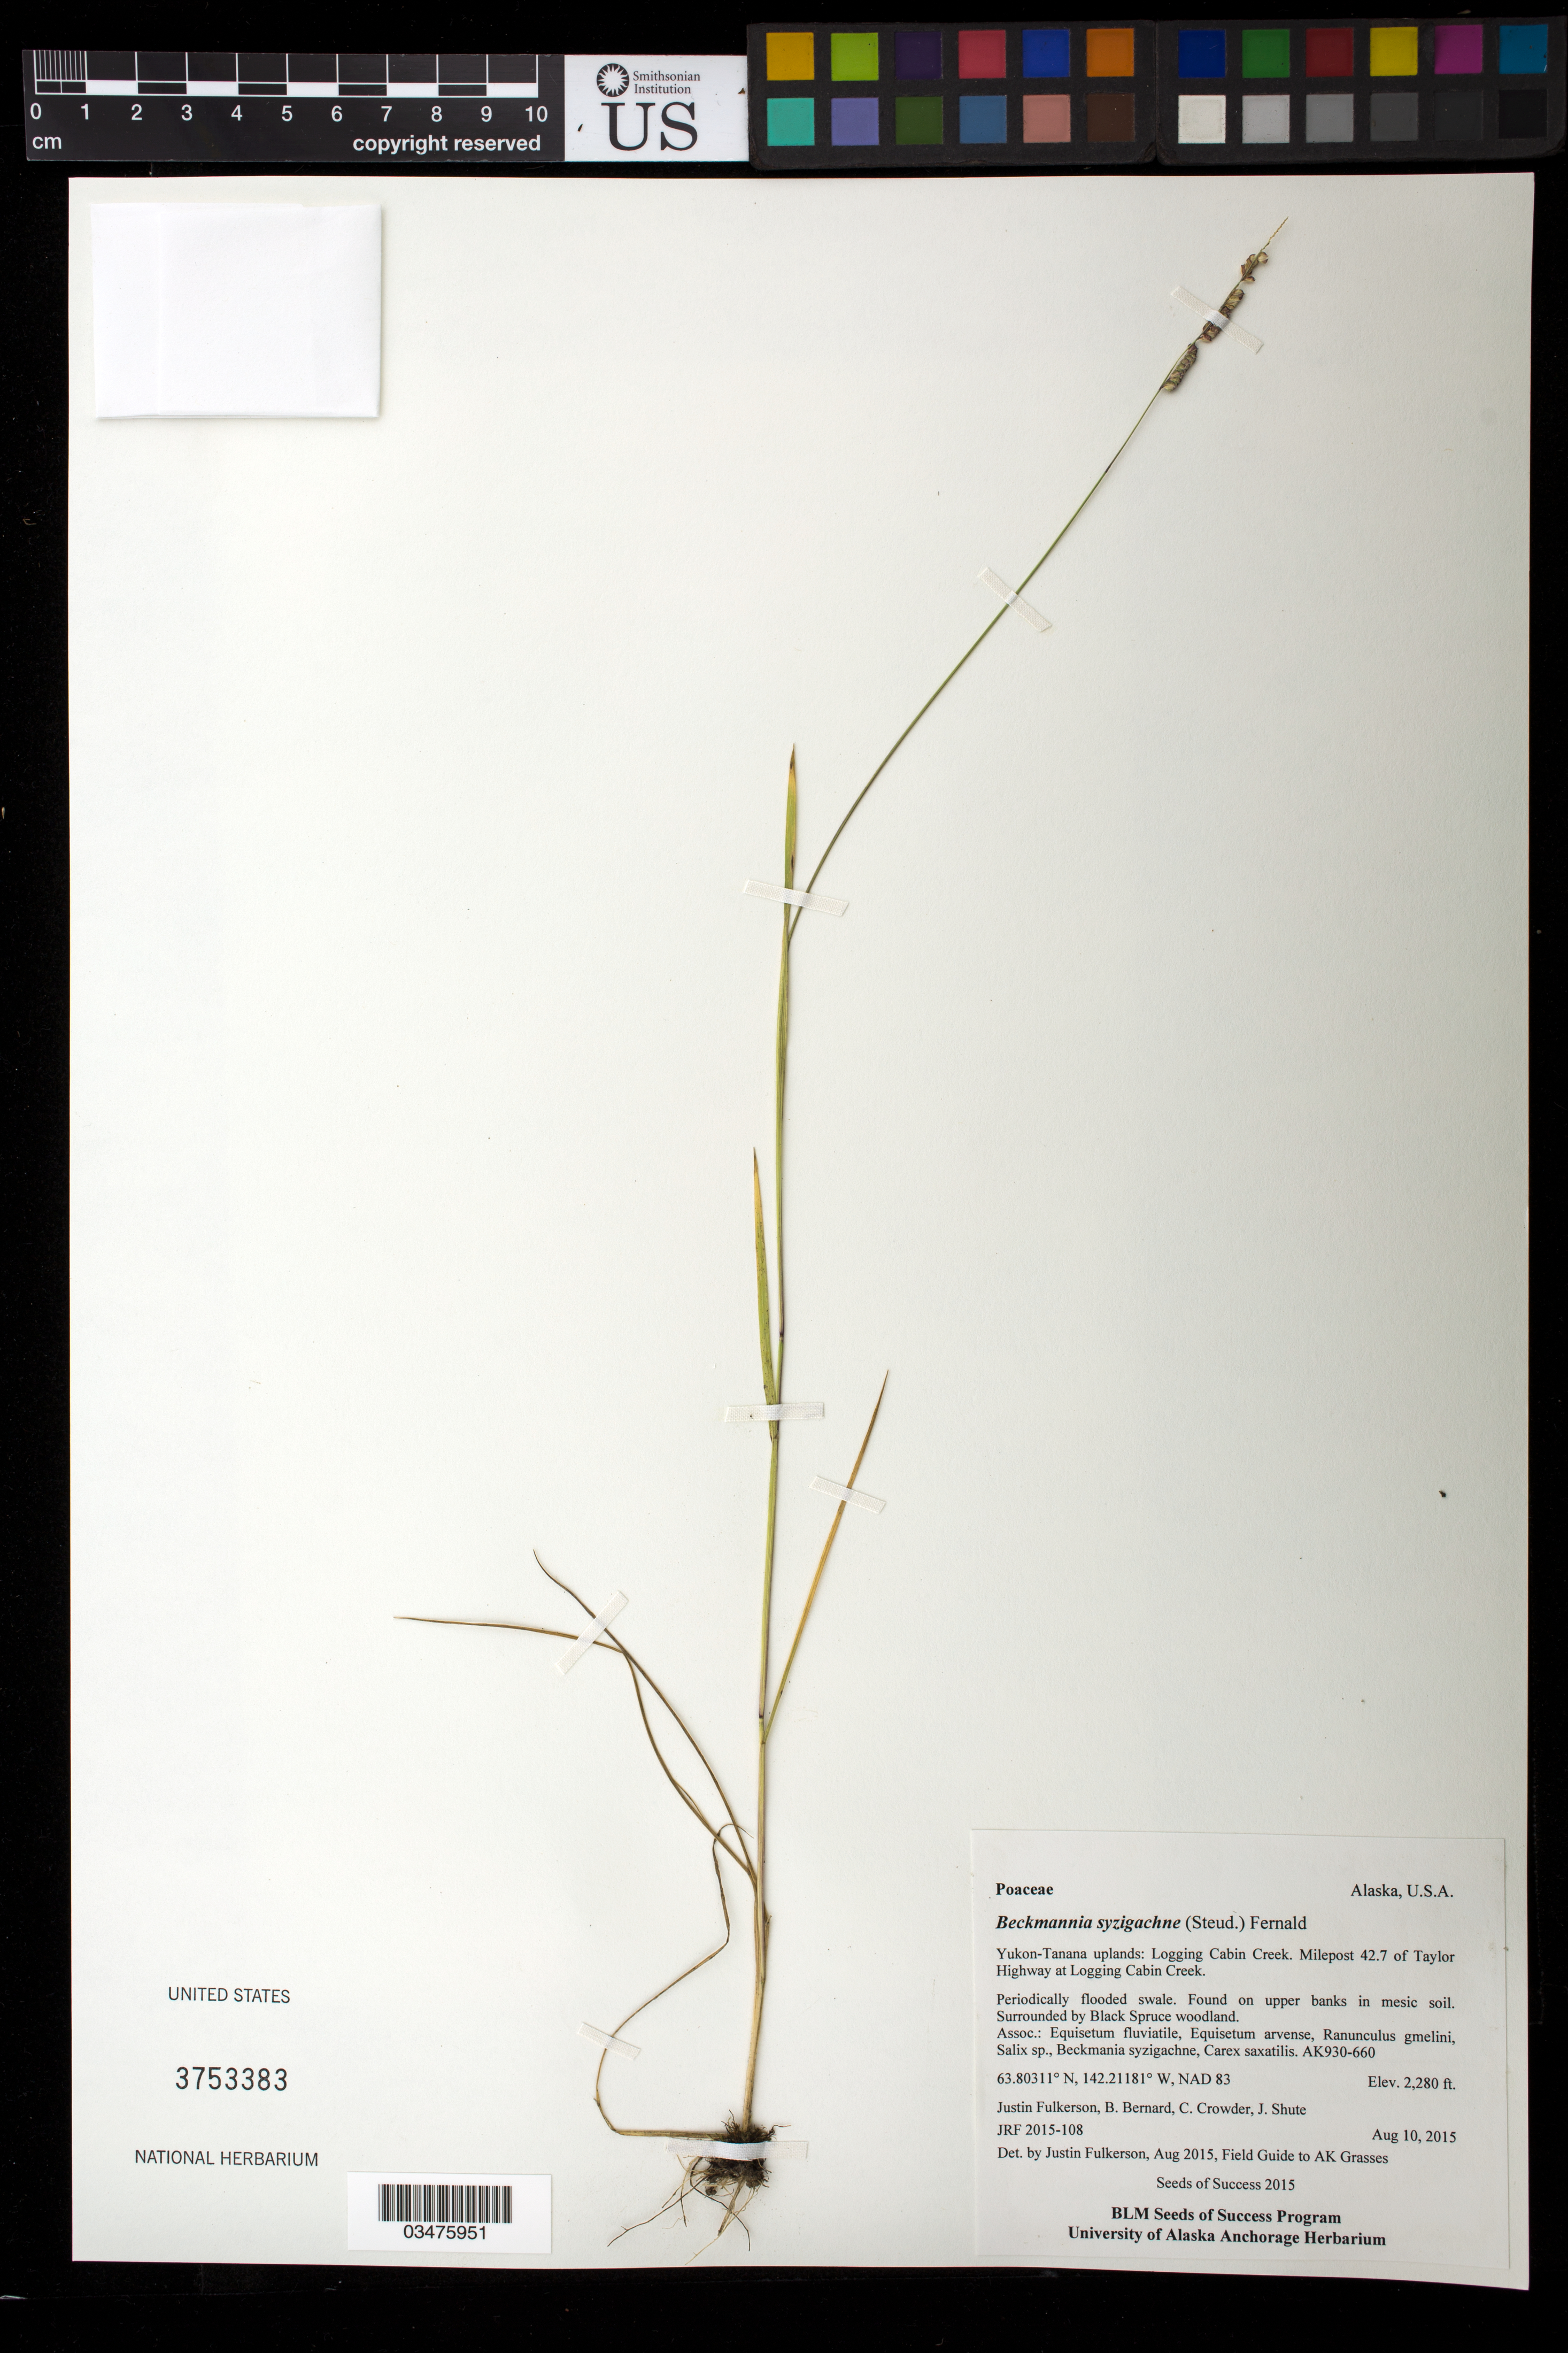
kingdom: Plantae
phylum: Tracheophyta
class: Liliopsida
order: Poales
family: Poaceae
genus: Beckmannia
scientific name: Beckmannia syzigachne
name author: (Steud.) Fernald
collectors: J. Fulkerson, C. Crowder, J. Shute & B. Bernard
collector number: OR110-660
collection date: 2015-08-10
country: United States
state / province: Alaska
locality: Yukon-Tanana Uplands, Logging Cabin Creek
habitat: Periodically flooded swale.On upper banks in mesic soil. Surrounded by Black Spruce woodland.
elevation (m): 695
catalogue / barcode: US 3753383